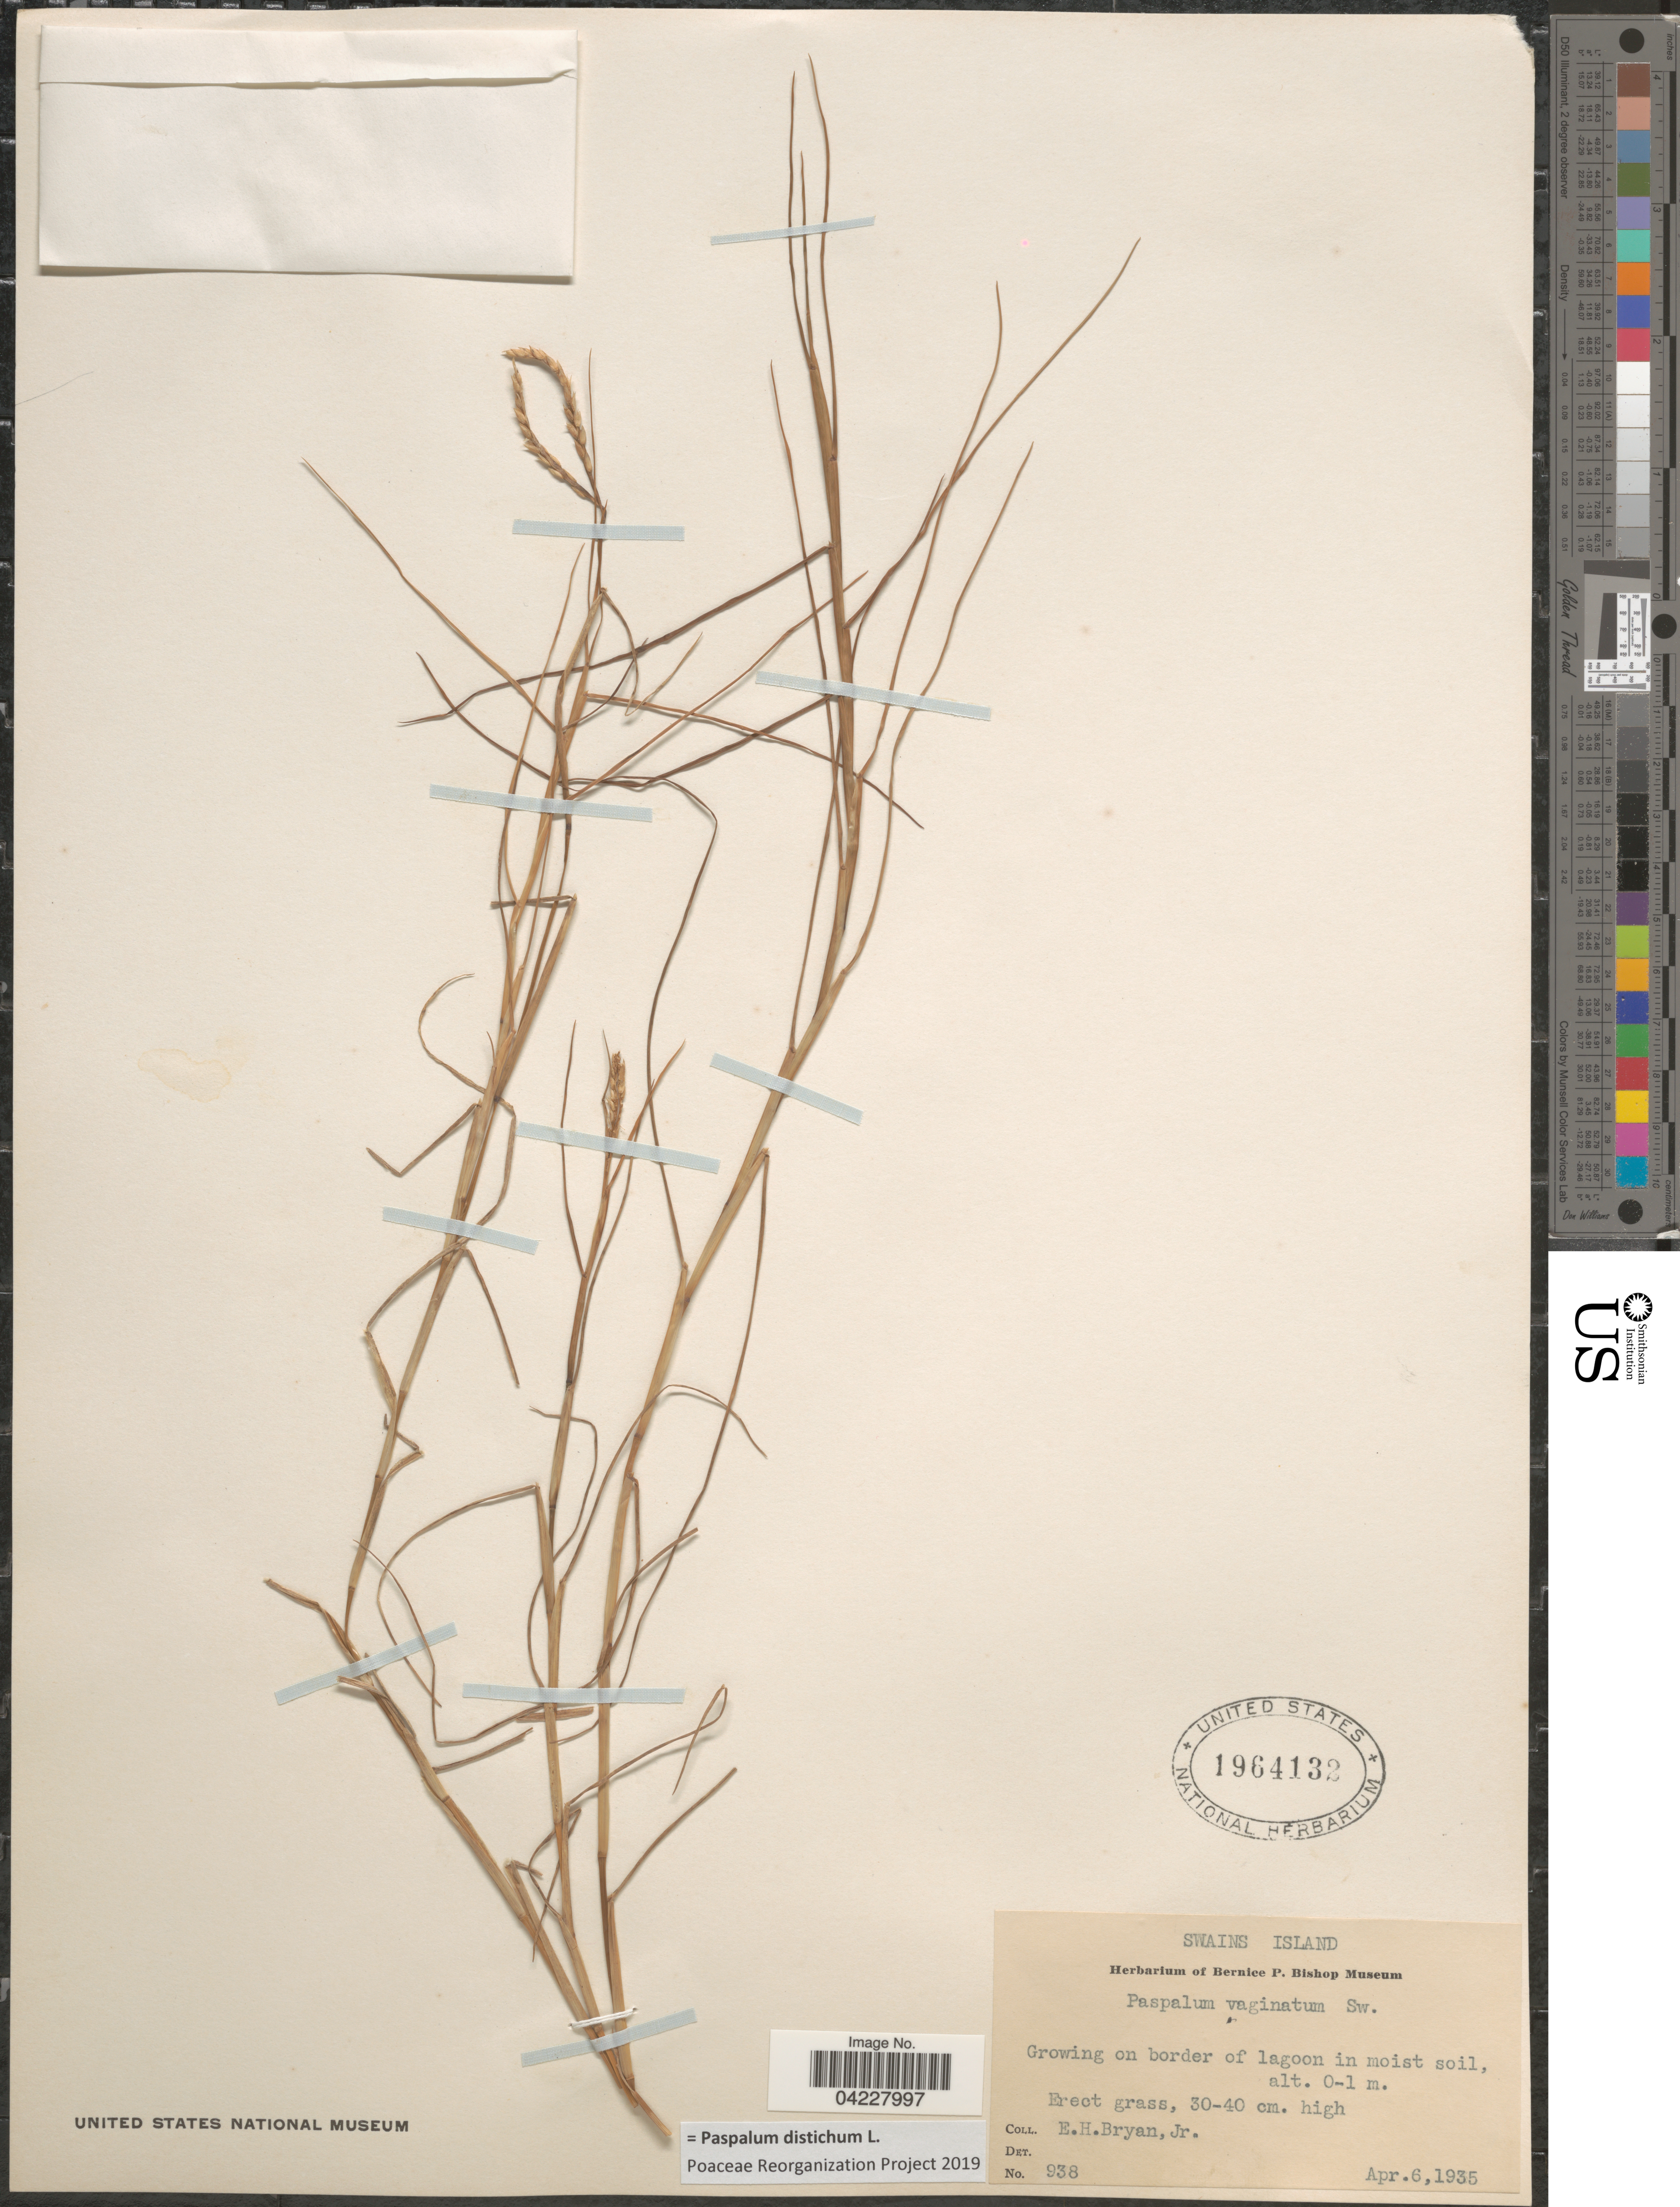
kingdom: Plantae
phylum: Tracheophyta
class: Liliopsida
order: Poales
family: Poaceae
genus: Paspalum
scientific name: Paspalum distichum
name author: L.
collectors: E. Bryan Jr.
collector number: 938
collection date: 1935-04-06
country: American Samoa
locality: Swains Island. Growing on border of lagoon in moist soil.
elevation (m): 0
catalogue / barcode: US 1964132